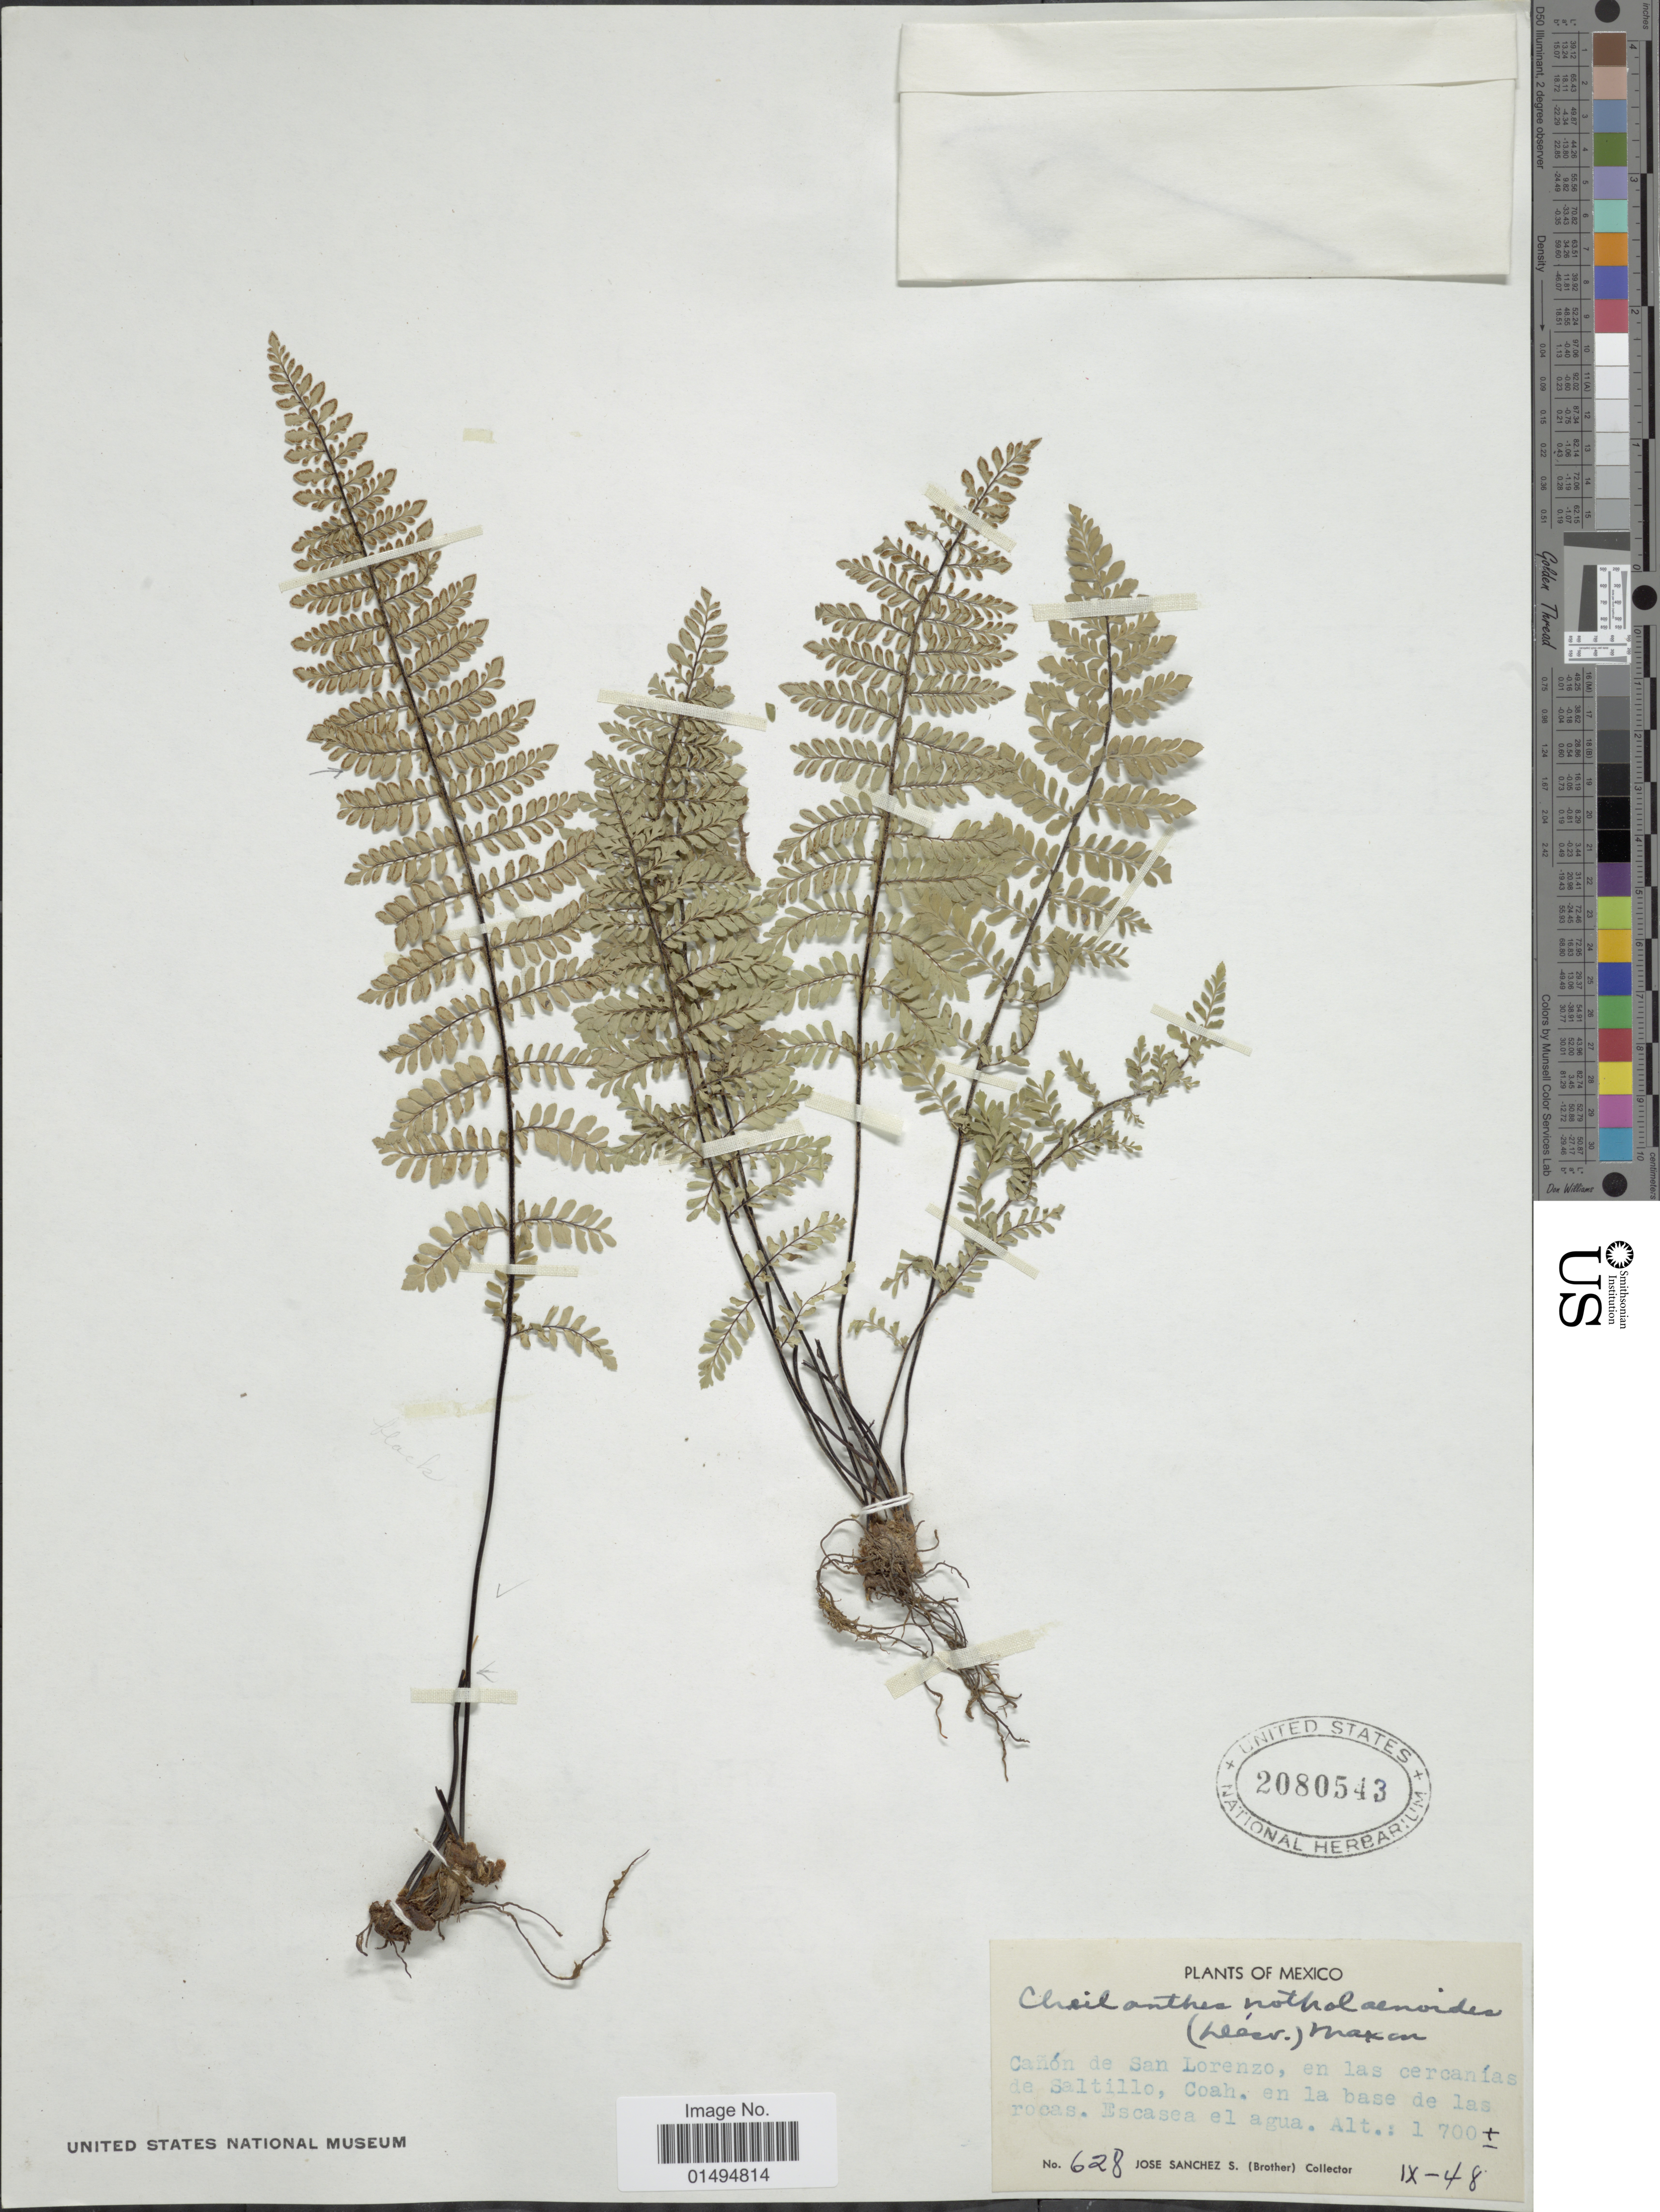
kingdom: Plantae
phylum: Tracheophyta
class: Polypodiopsida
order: Polypodiales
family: Pteridaceae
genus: Myriopteris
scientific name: Myriopteris notholaenoides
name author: (Desv.) Grusz & Windham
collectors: J. Sanchez S.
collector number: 628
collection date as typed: Transcribed d/m/y: /9/48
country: Mexico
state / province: Coahuila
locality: Canon de San Lorenzo, en las cercanias de Saltillo, Coah. en la base de las rocas. Escasea el agua.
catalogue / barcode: US 2080543